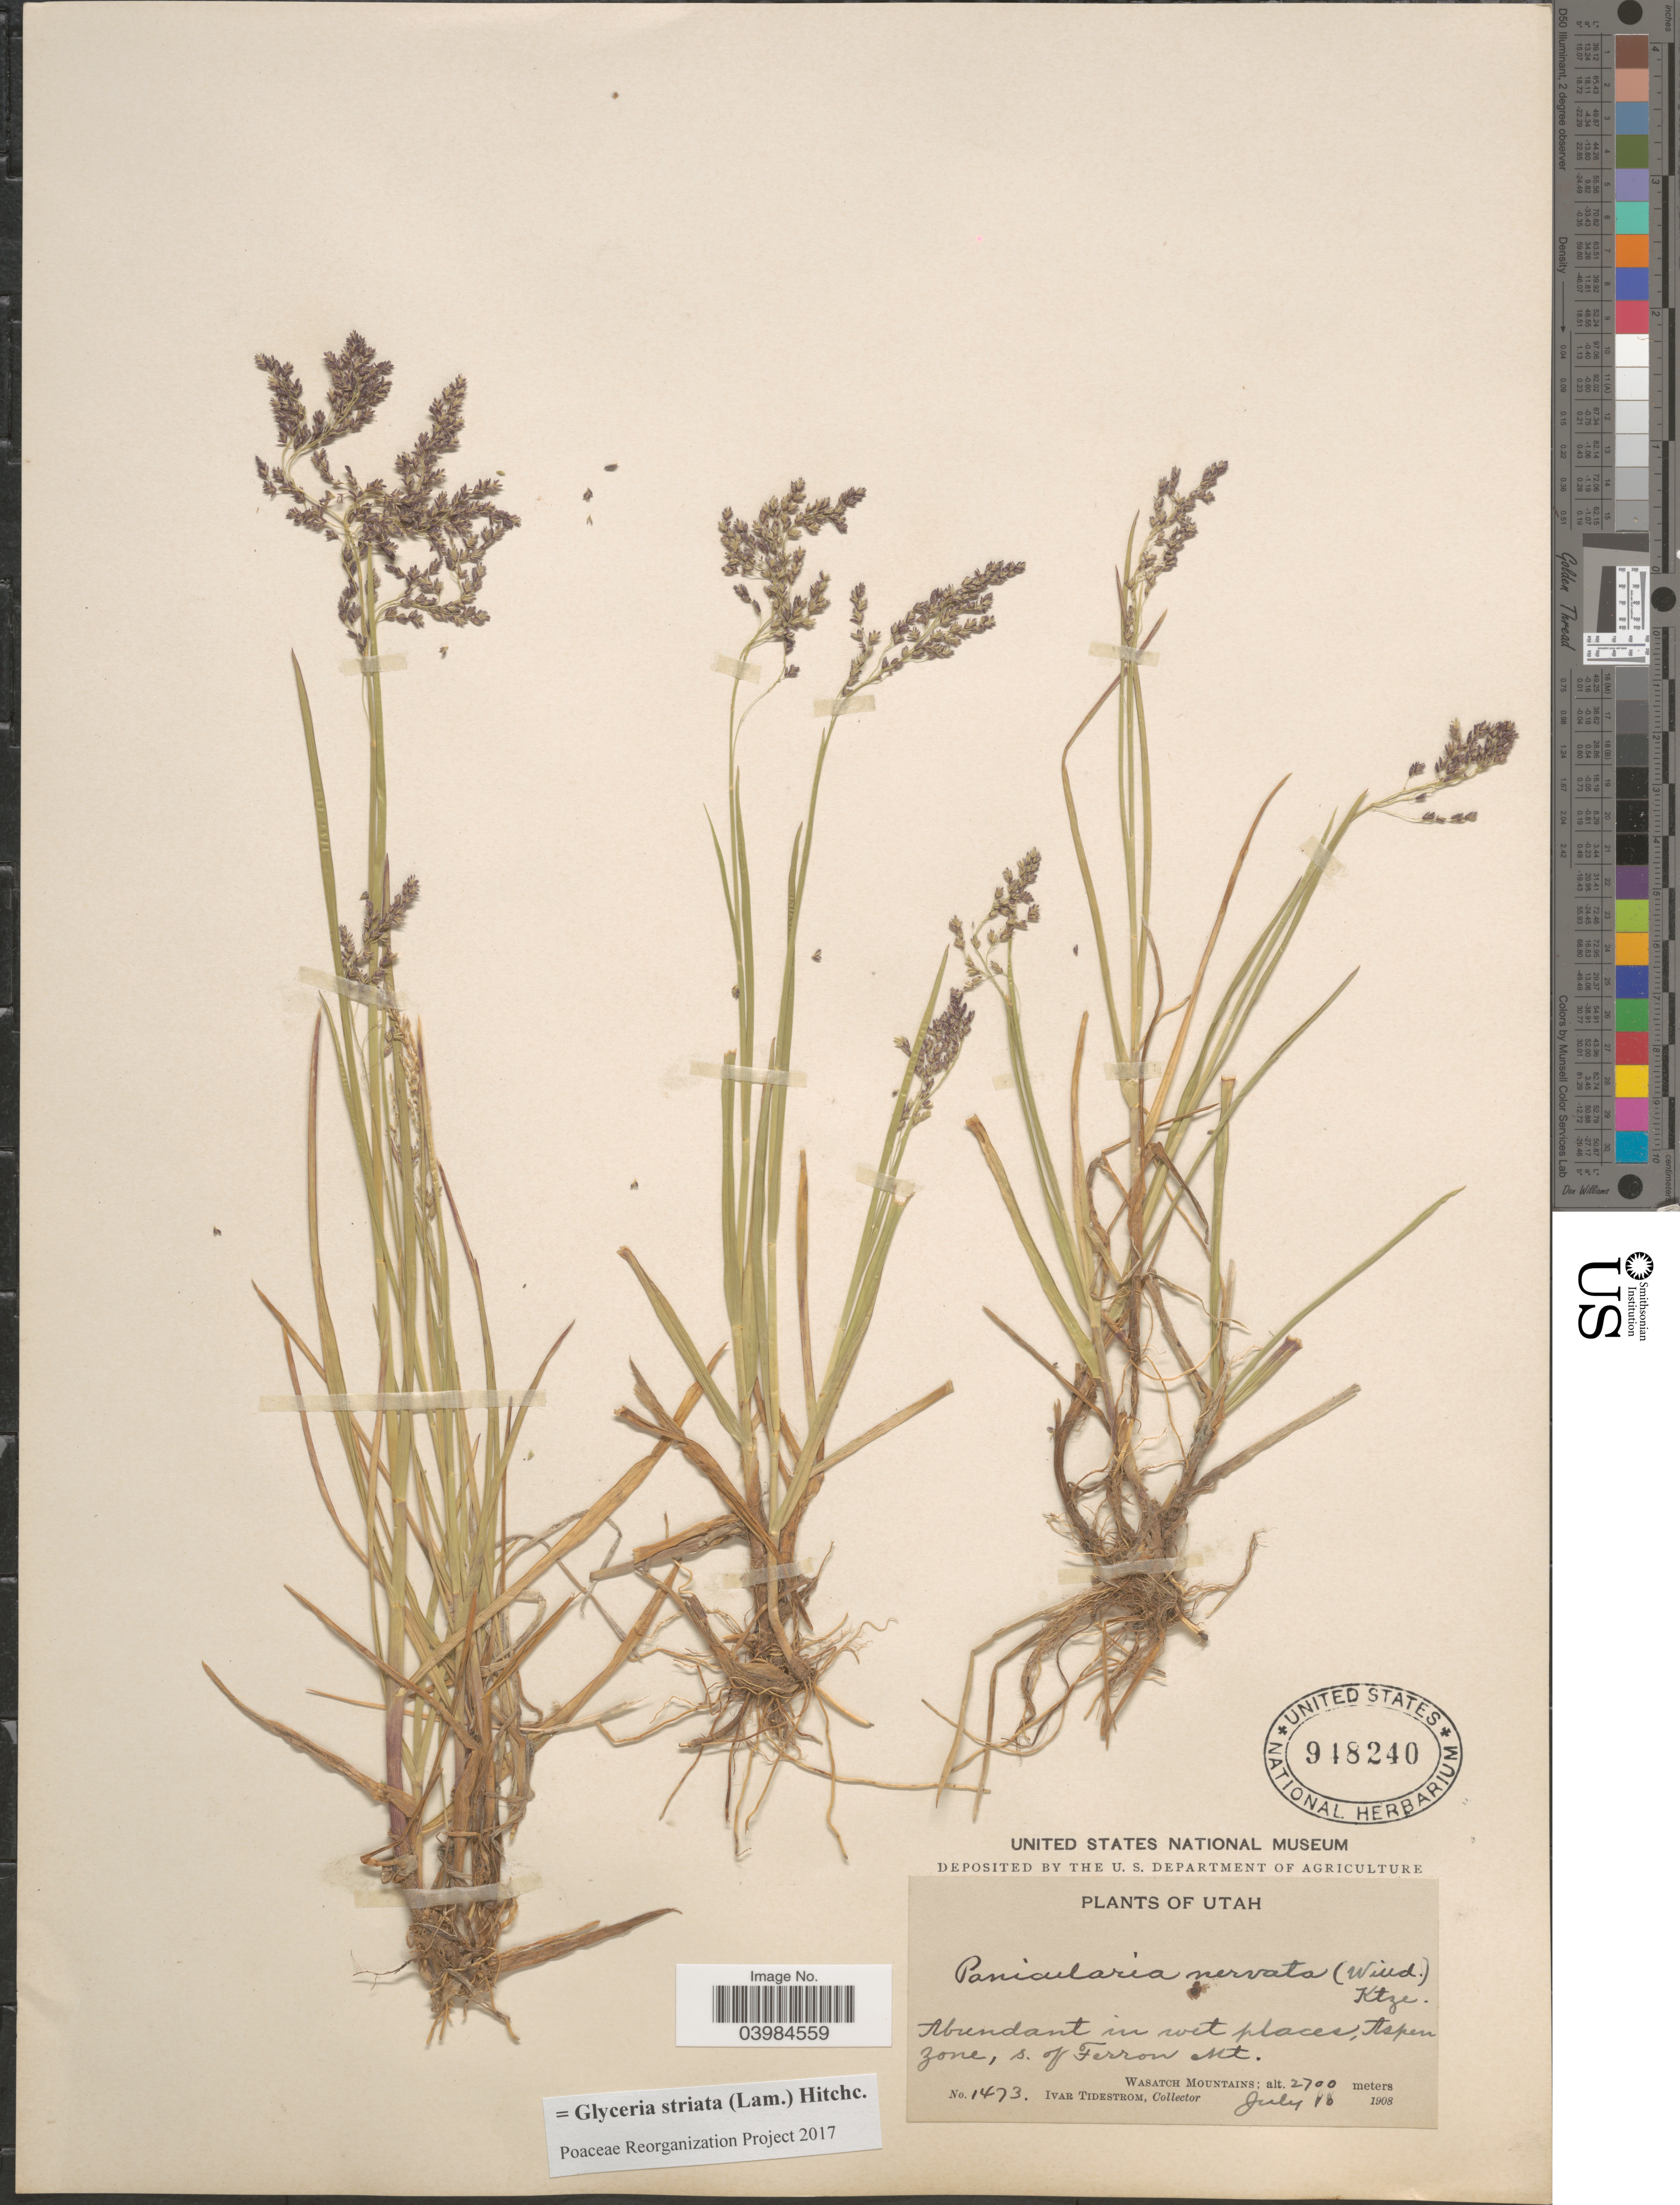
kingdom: Plantae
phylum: Tracheophyta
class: Liliopsida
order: Poales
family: Poaceae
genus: Glyceria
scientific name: Glyceria striata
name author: (Lam.) Hitchc.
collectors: I. F. Tidestrom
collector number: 1473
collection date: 1908-07-10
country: United States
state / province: Utah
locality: In wet places, Aspen zone, s. of Ferron Mt. Wasatch Mountains.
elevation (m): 2700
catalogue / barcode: US 948240